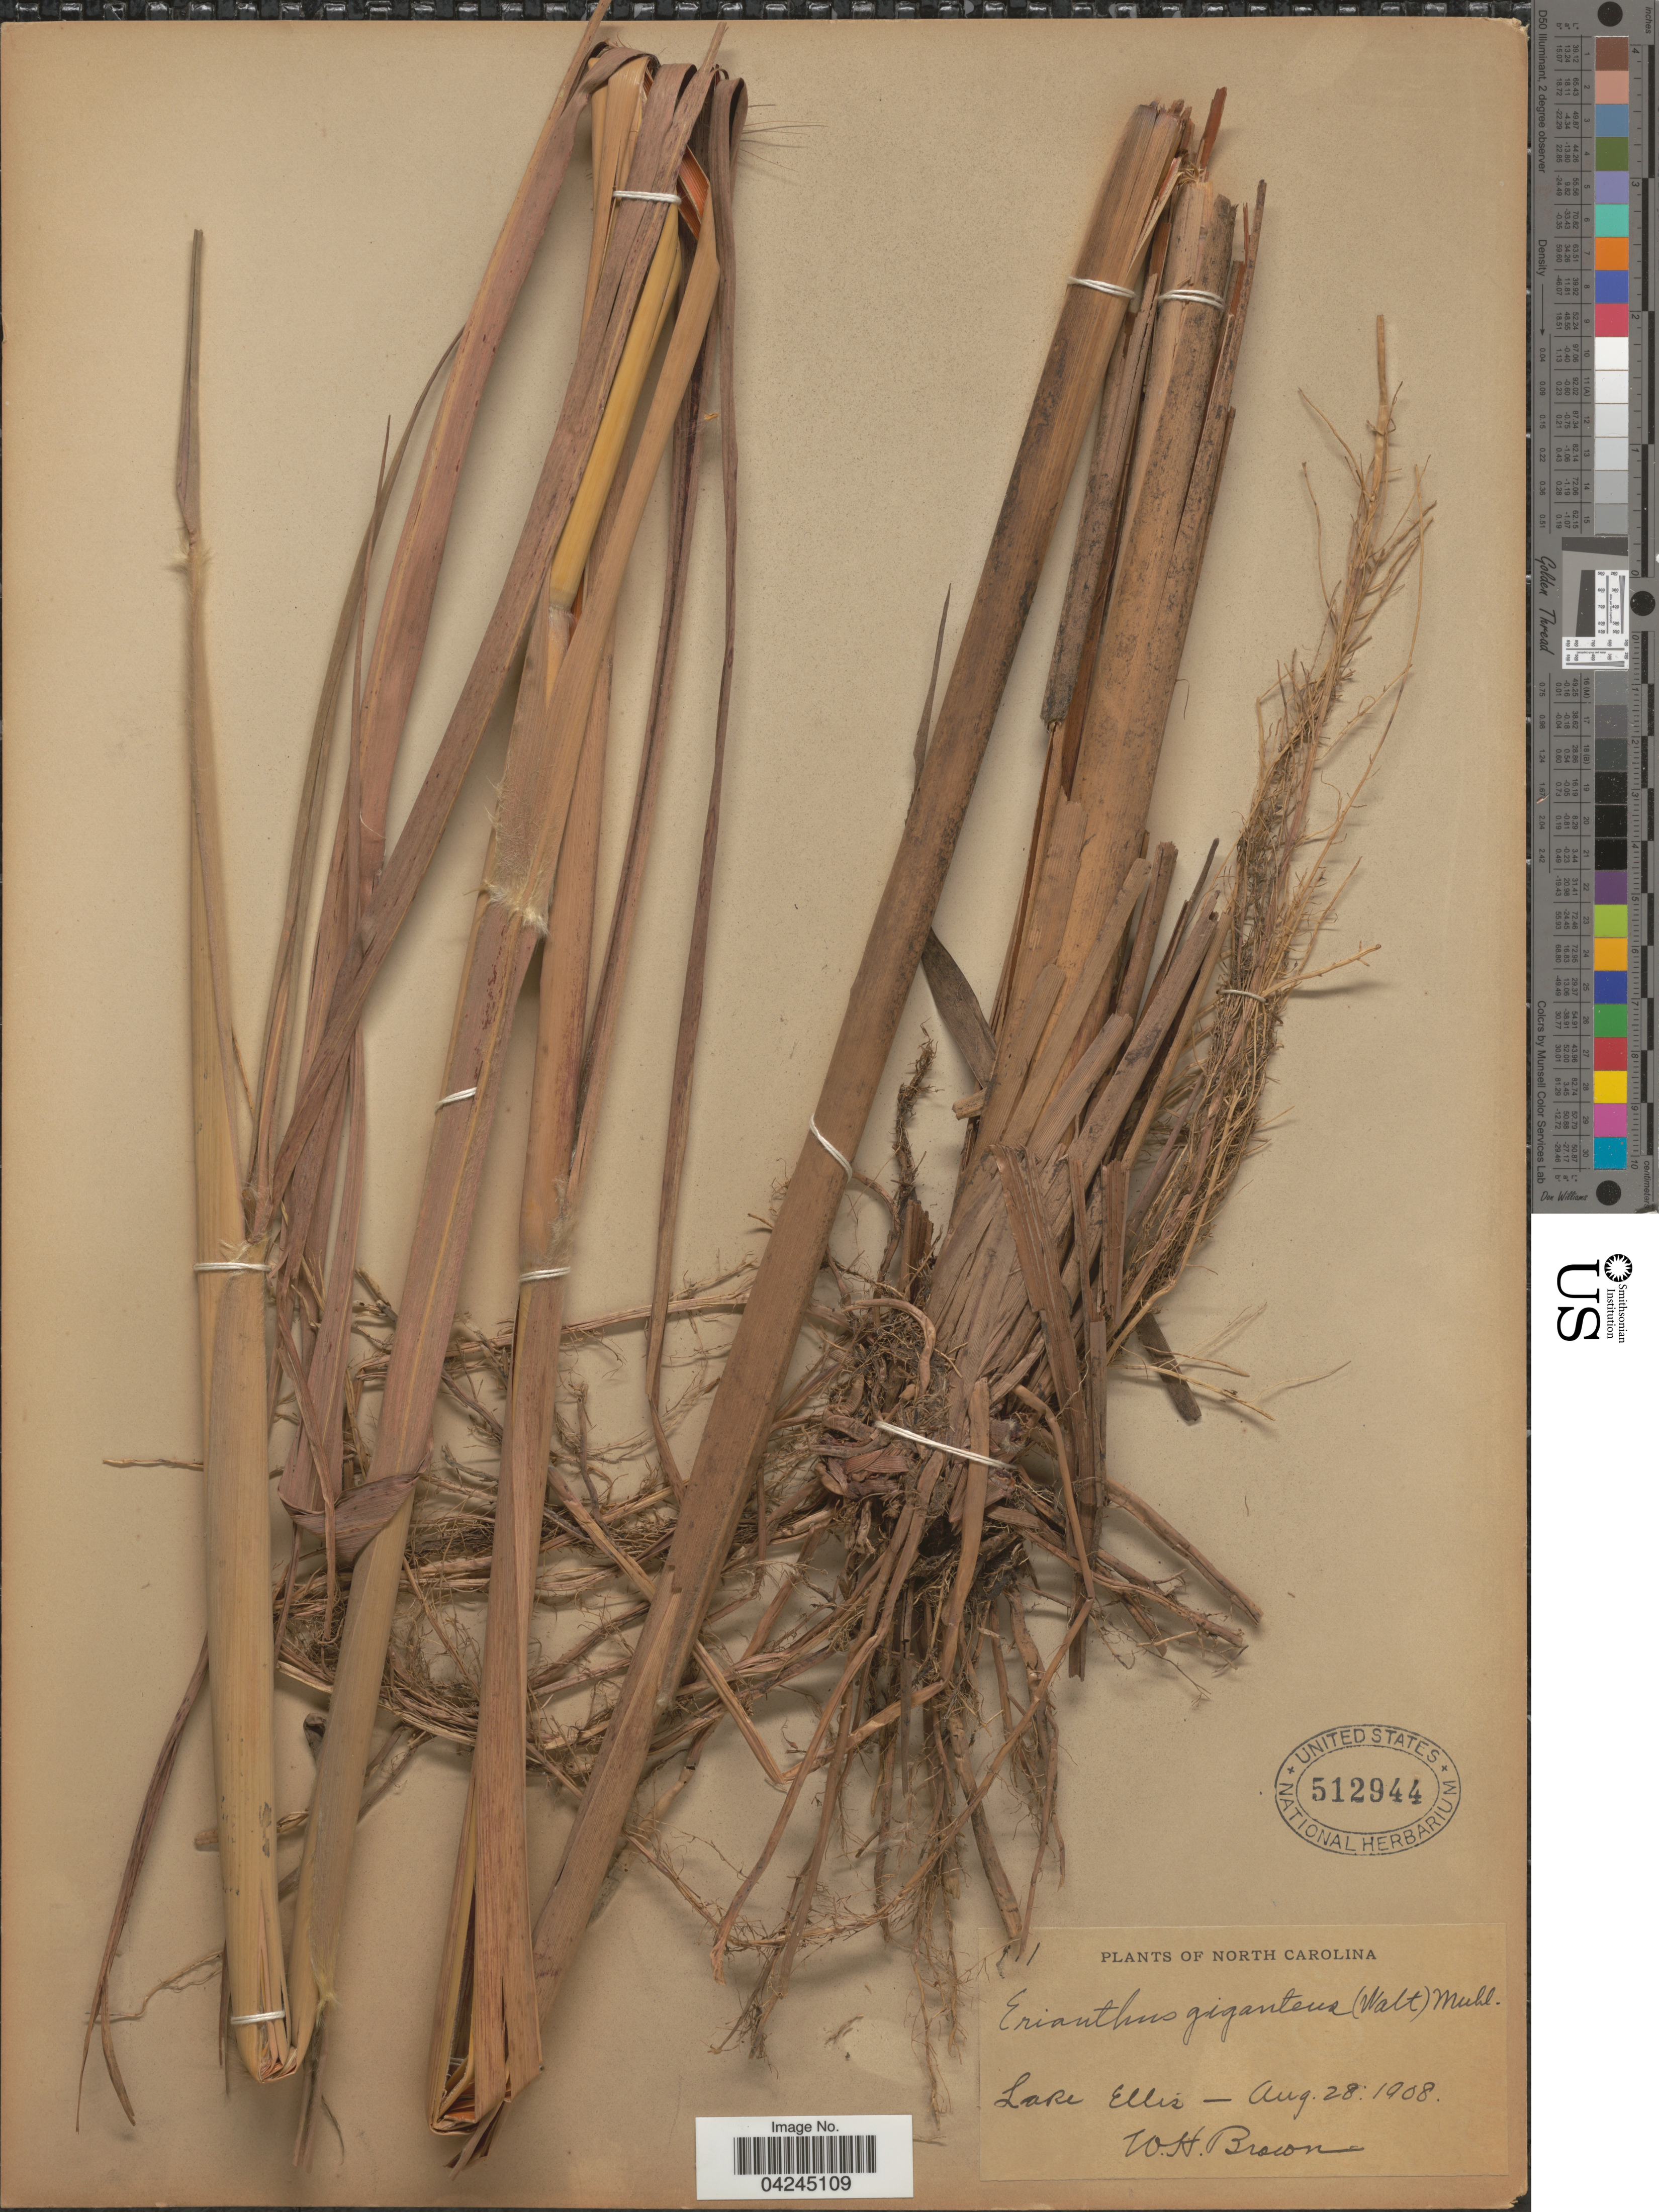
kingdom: Plantae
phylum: Tracheophyta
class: Liliopsida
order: Poales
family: Poaceae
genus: Erianthus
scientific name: Erianthus giganteus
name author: (Walter) P. Beauv.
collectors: W. H. Brown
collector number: !1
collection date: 1908-08-28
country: United States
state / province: North Carolina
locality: Lake Ellis.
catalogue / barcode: US 512944